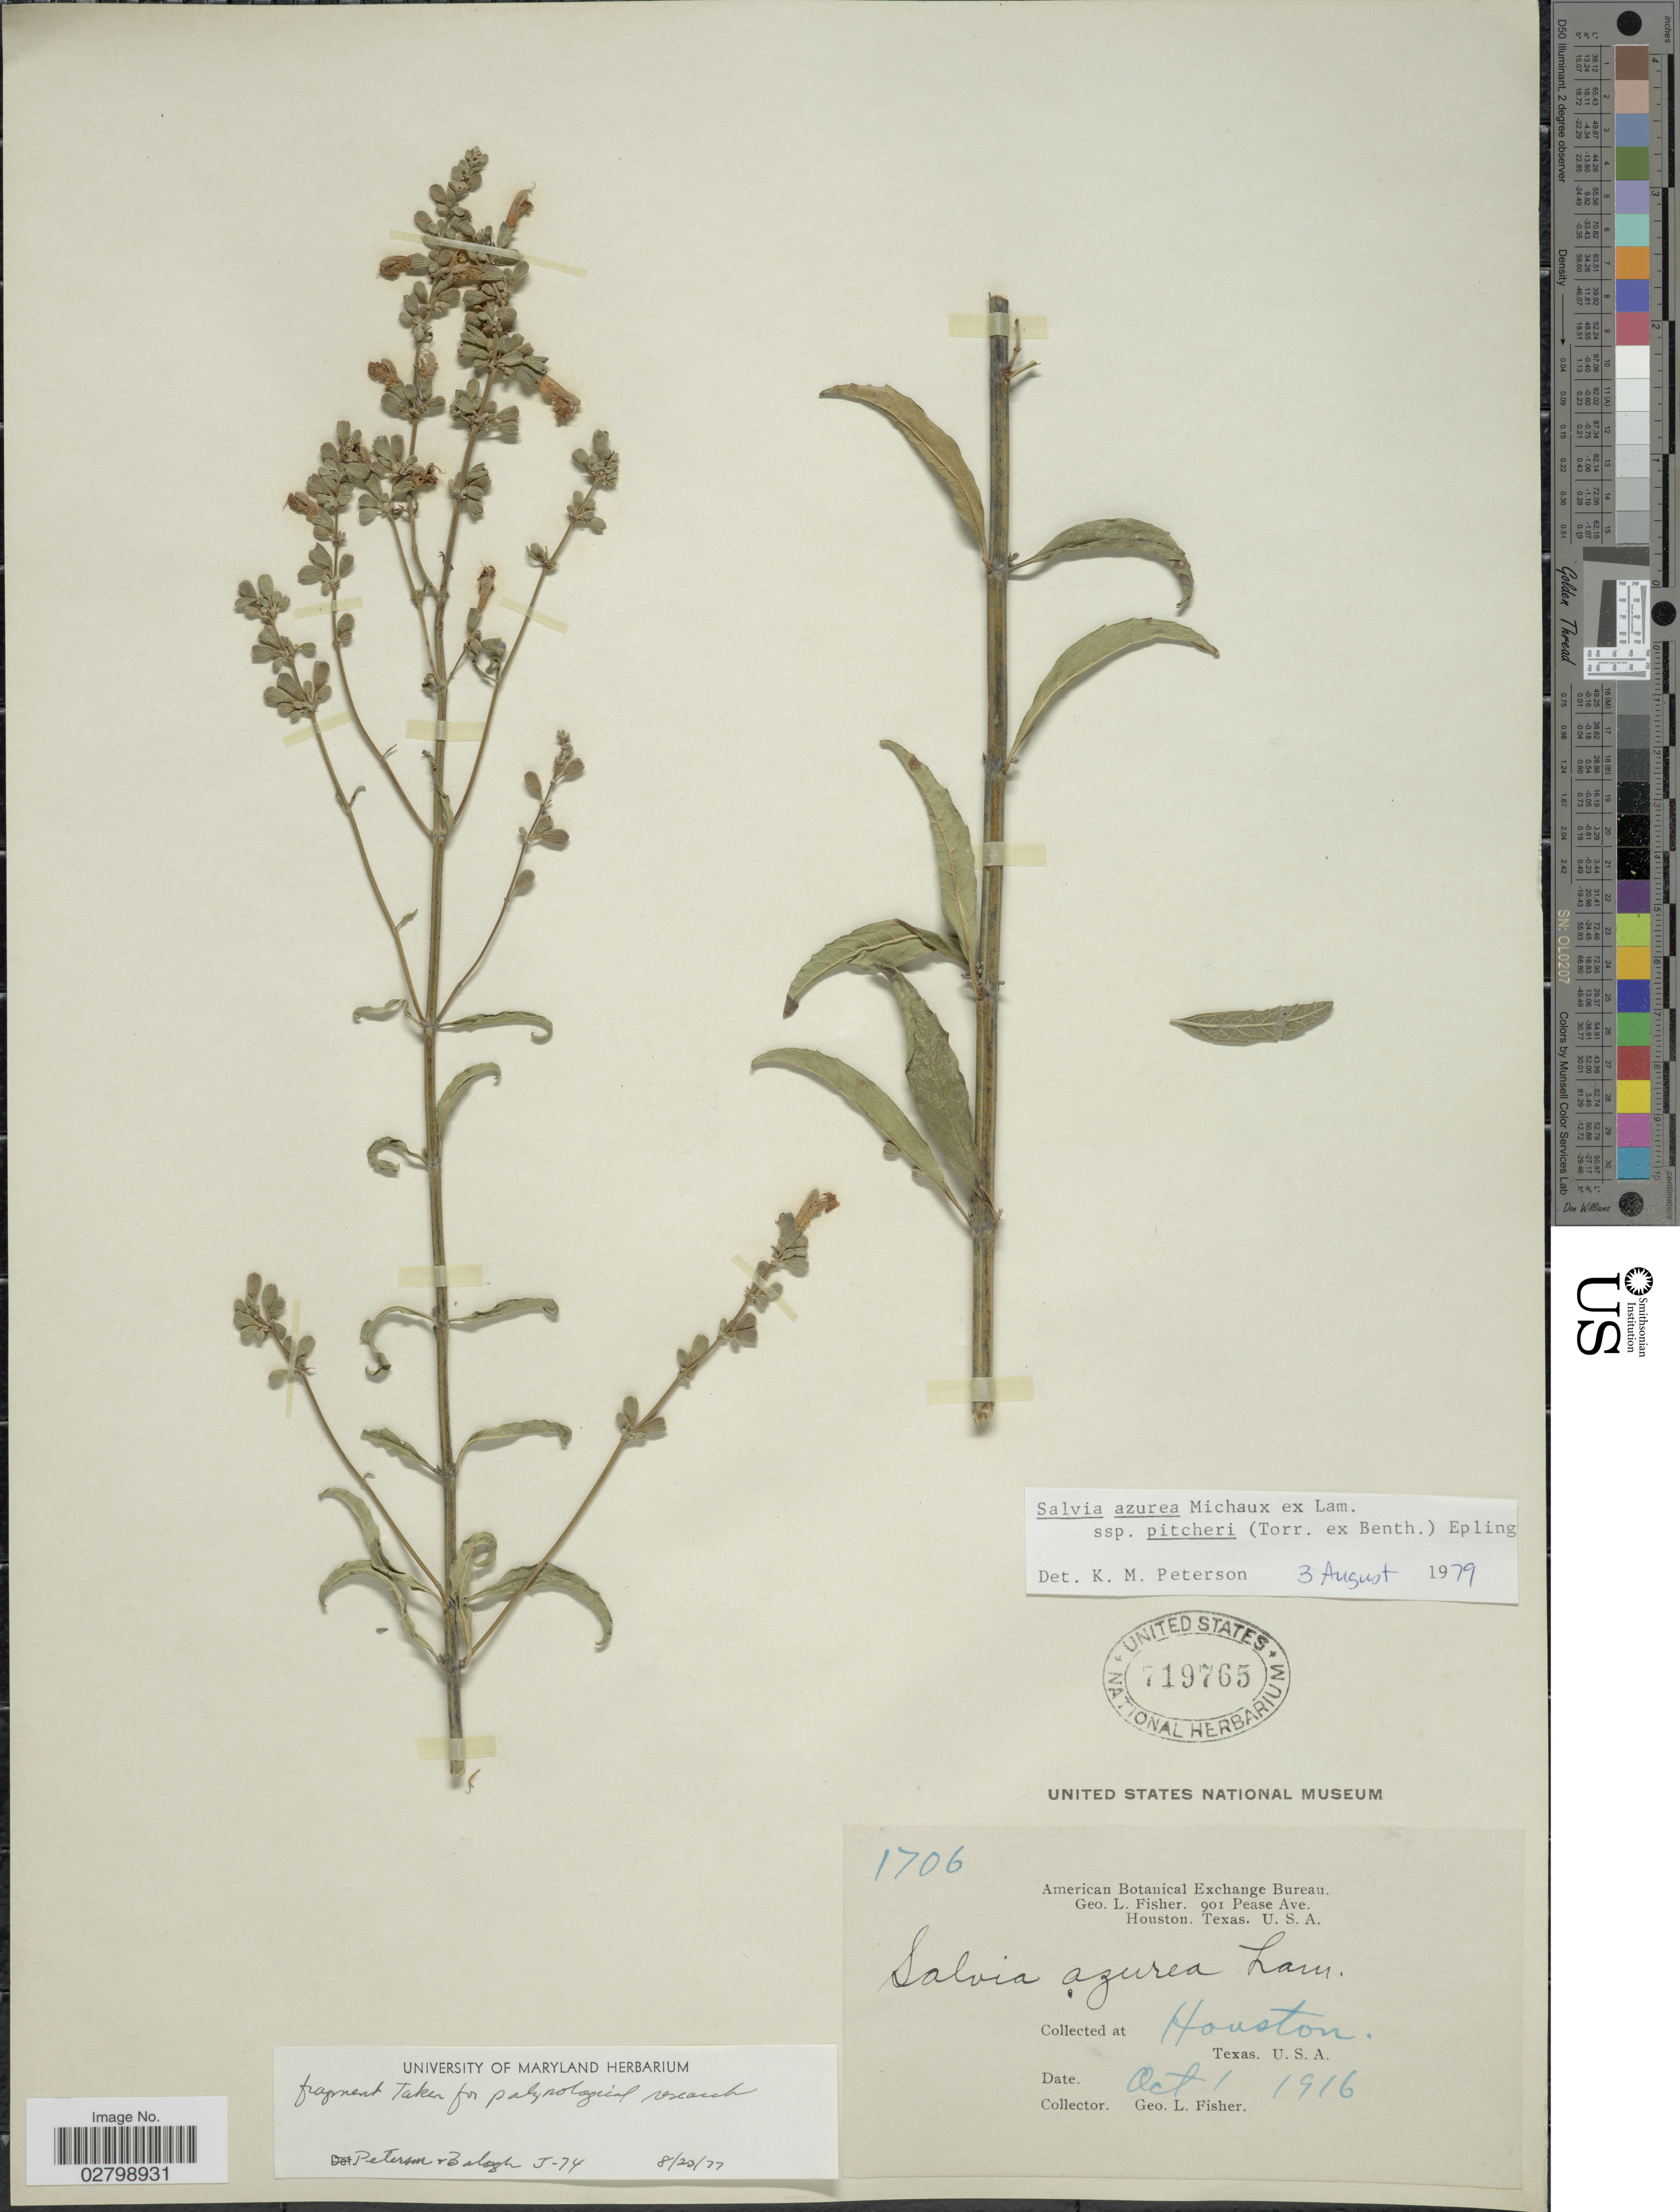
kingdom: Plantae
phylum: Tracheophyta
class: Magnoliopsida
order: Lamiales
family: Lamiaceae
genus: Salvia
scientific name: Salvia azurea subsp. pitcheri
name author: Michx. ex Lam.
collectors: G. L. Fisher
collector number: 1706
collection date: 1916-10-01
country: United States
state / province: Texas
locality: Houston.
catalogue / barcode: US 719765